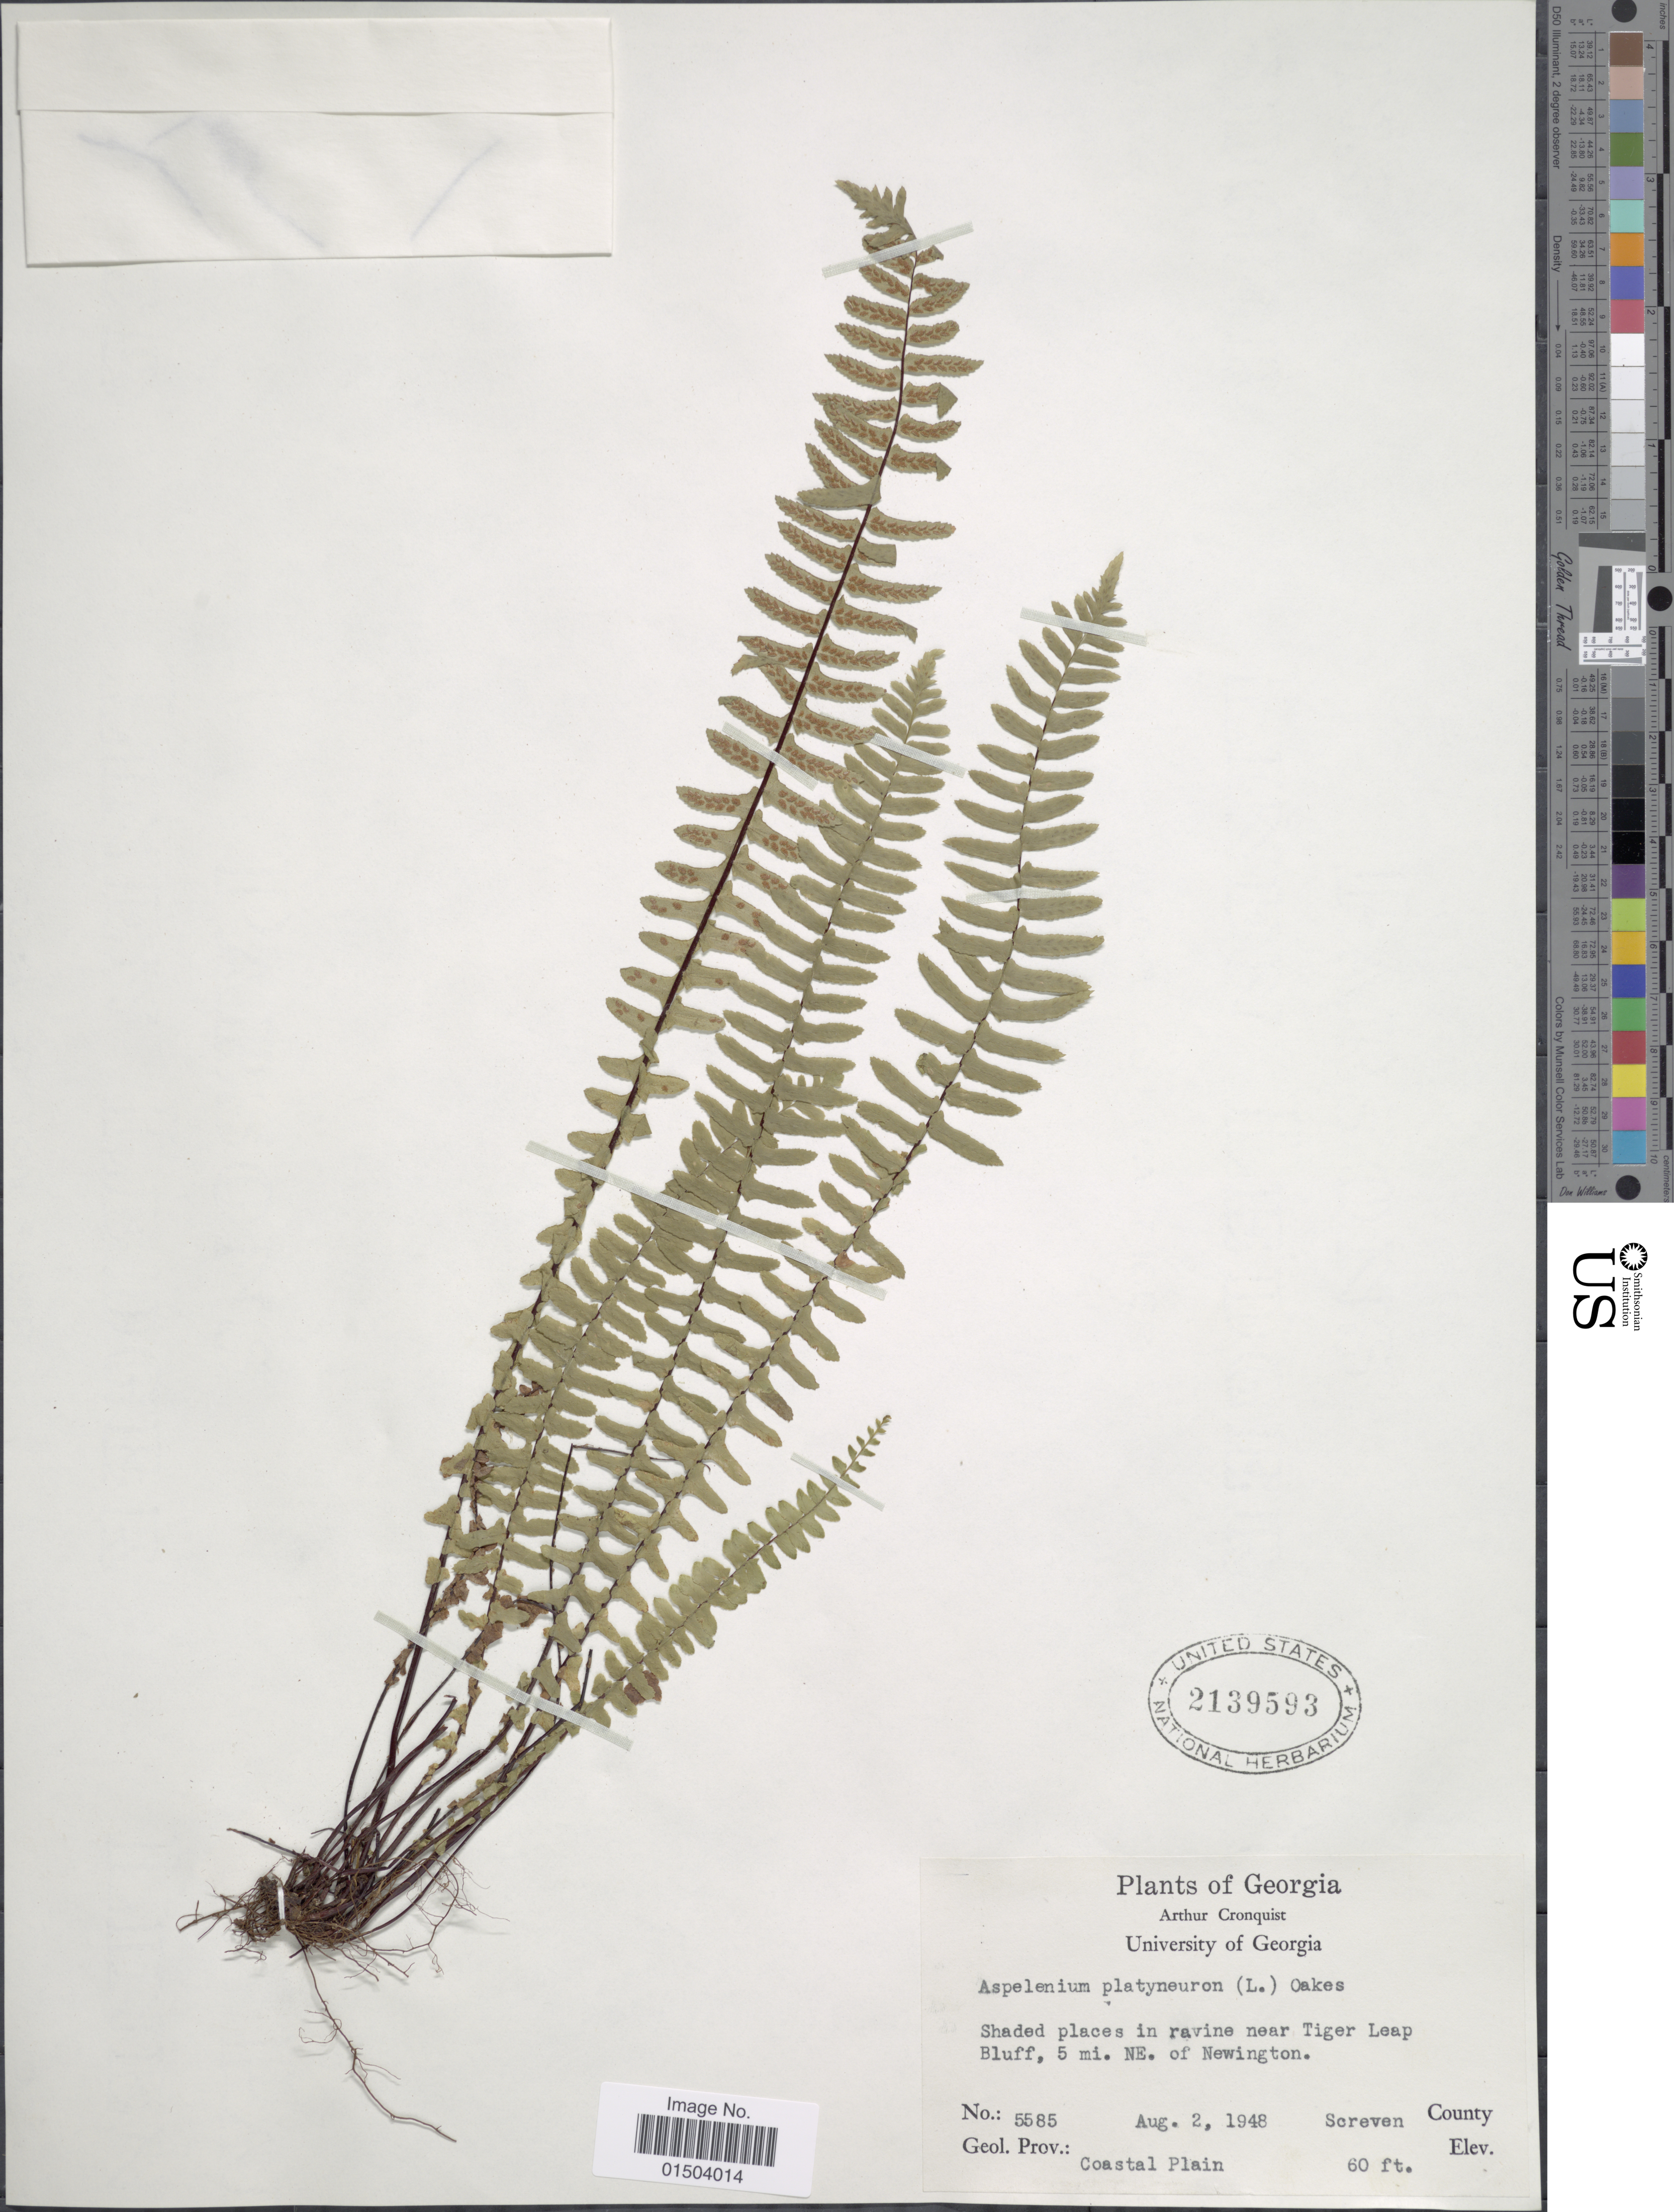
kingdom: Plantae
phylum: Tracheophyta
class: Polypodiopsida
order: Polypodiales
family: Aspleniaceae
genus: Asplenium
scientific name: Asplenium platyneuron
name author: (L.) Britton, Stearns & Poggenb.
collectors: A. J. Cronquist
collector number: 5585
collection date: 1948-08-02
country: United States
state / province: Georgia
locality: Shaded places in ravine near Tiger Leap Bluff, 5 mi. NE. of Newington. Screven County. Geol. Prov.: Coastal Plain.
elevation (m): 18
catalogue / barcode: US 2139593